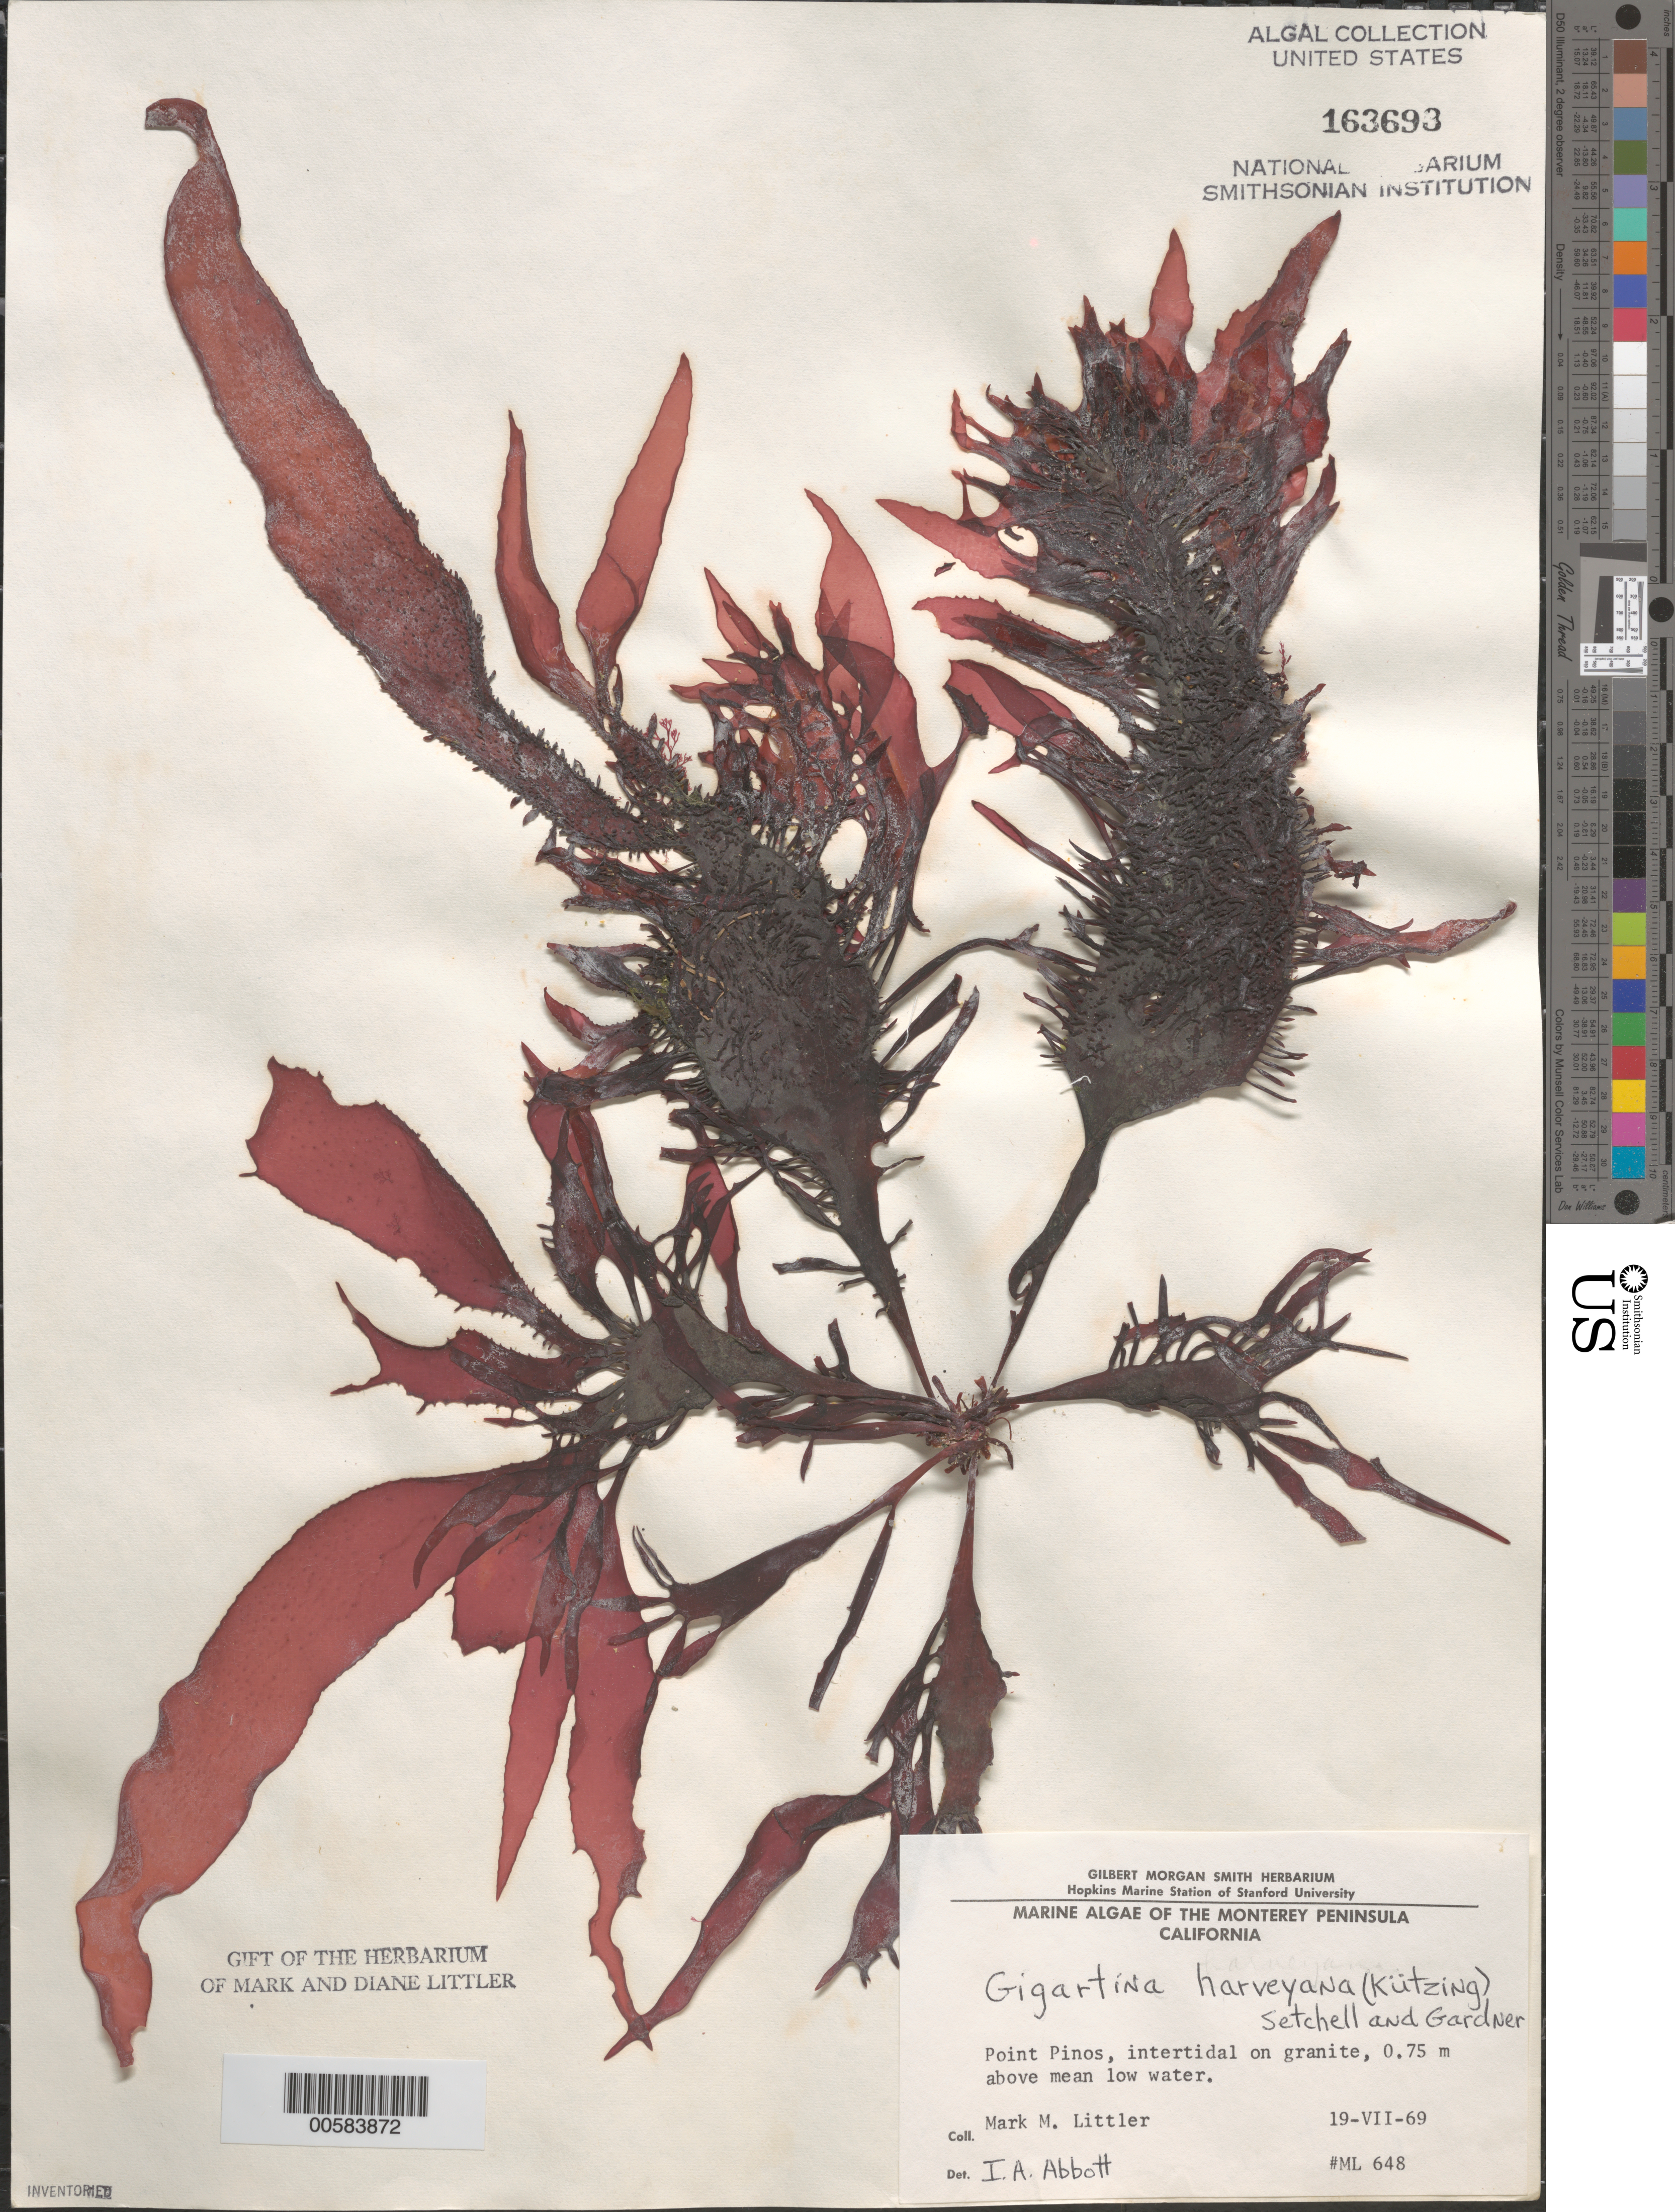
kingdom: Plantae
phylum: Rhodophyta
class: Florideophyceae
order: Gigartinales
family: Gigartinaceae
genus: Chondracanthus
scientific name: Chondracanthus harveyanus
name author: (Kütz.) Guiry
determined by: Algae name updating Project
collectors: M. M. Littler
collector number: ML 648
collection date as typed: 19 Jul 1969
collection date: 1969-07-19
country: United States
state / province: California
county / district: Monterey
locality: Point Pinos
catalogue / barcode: US 163693